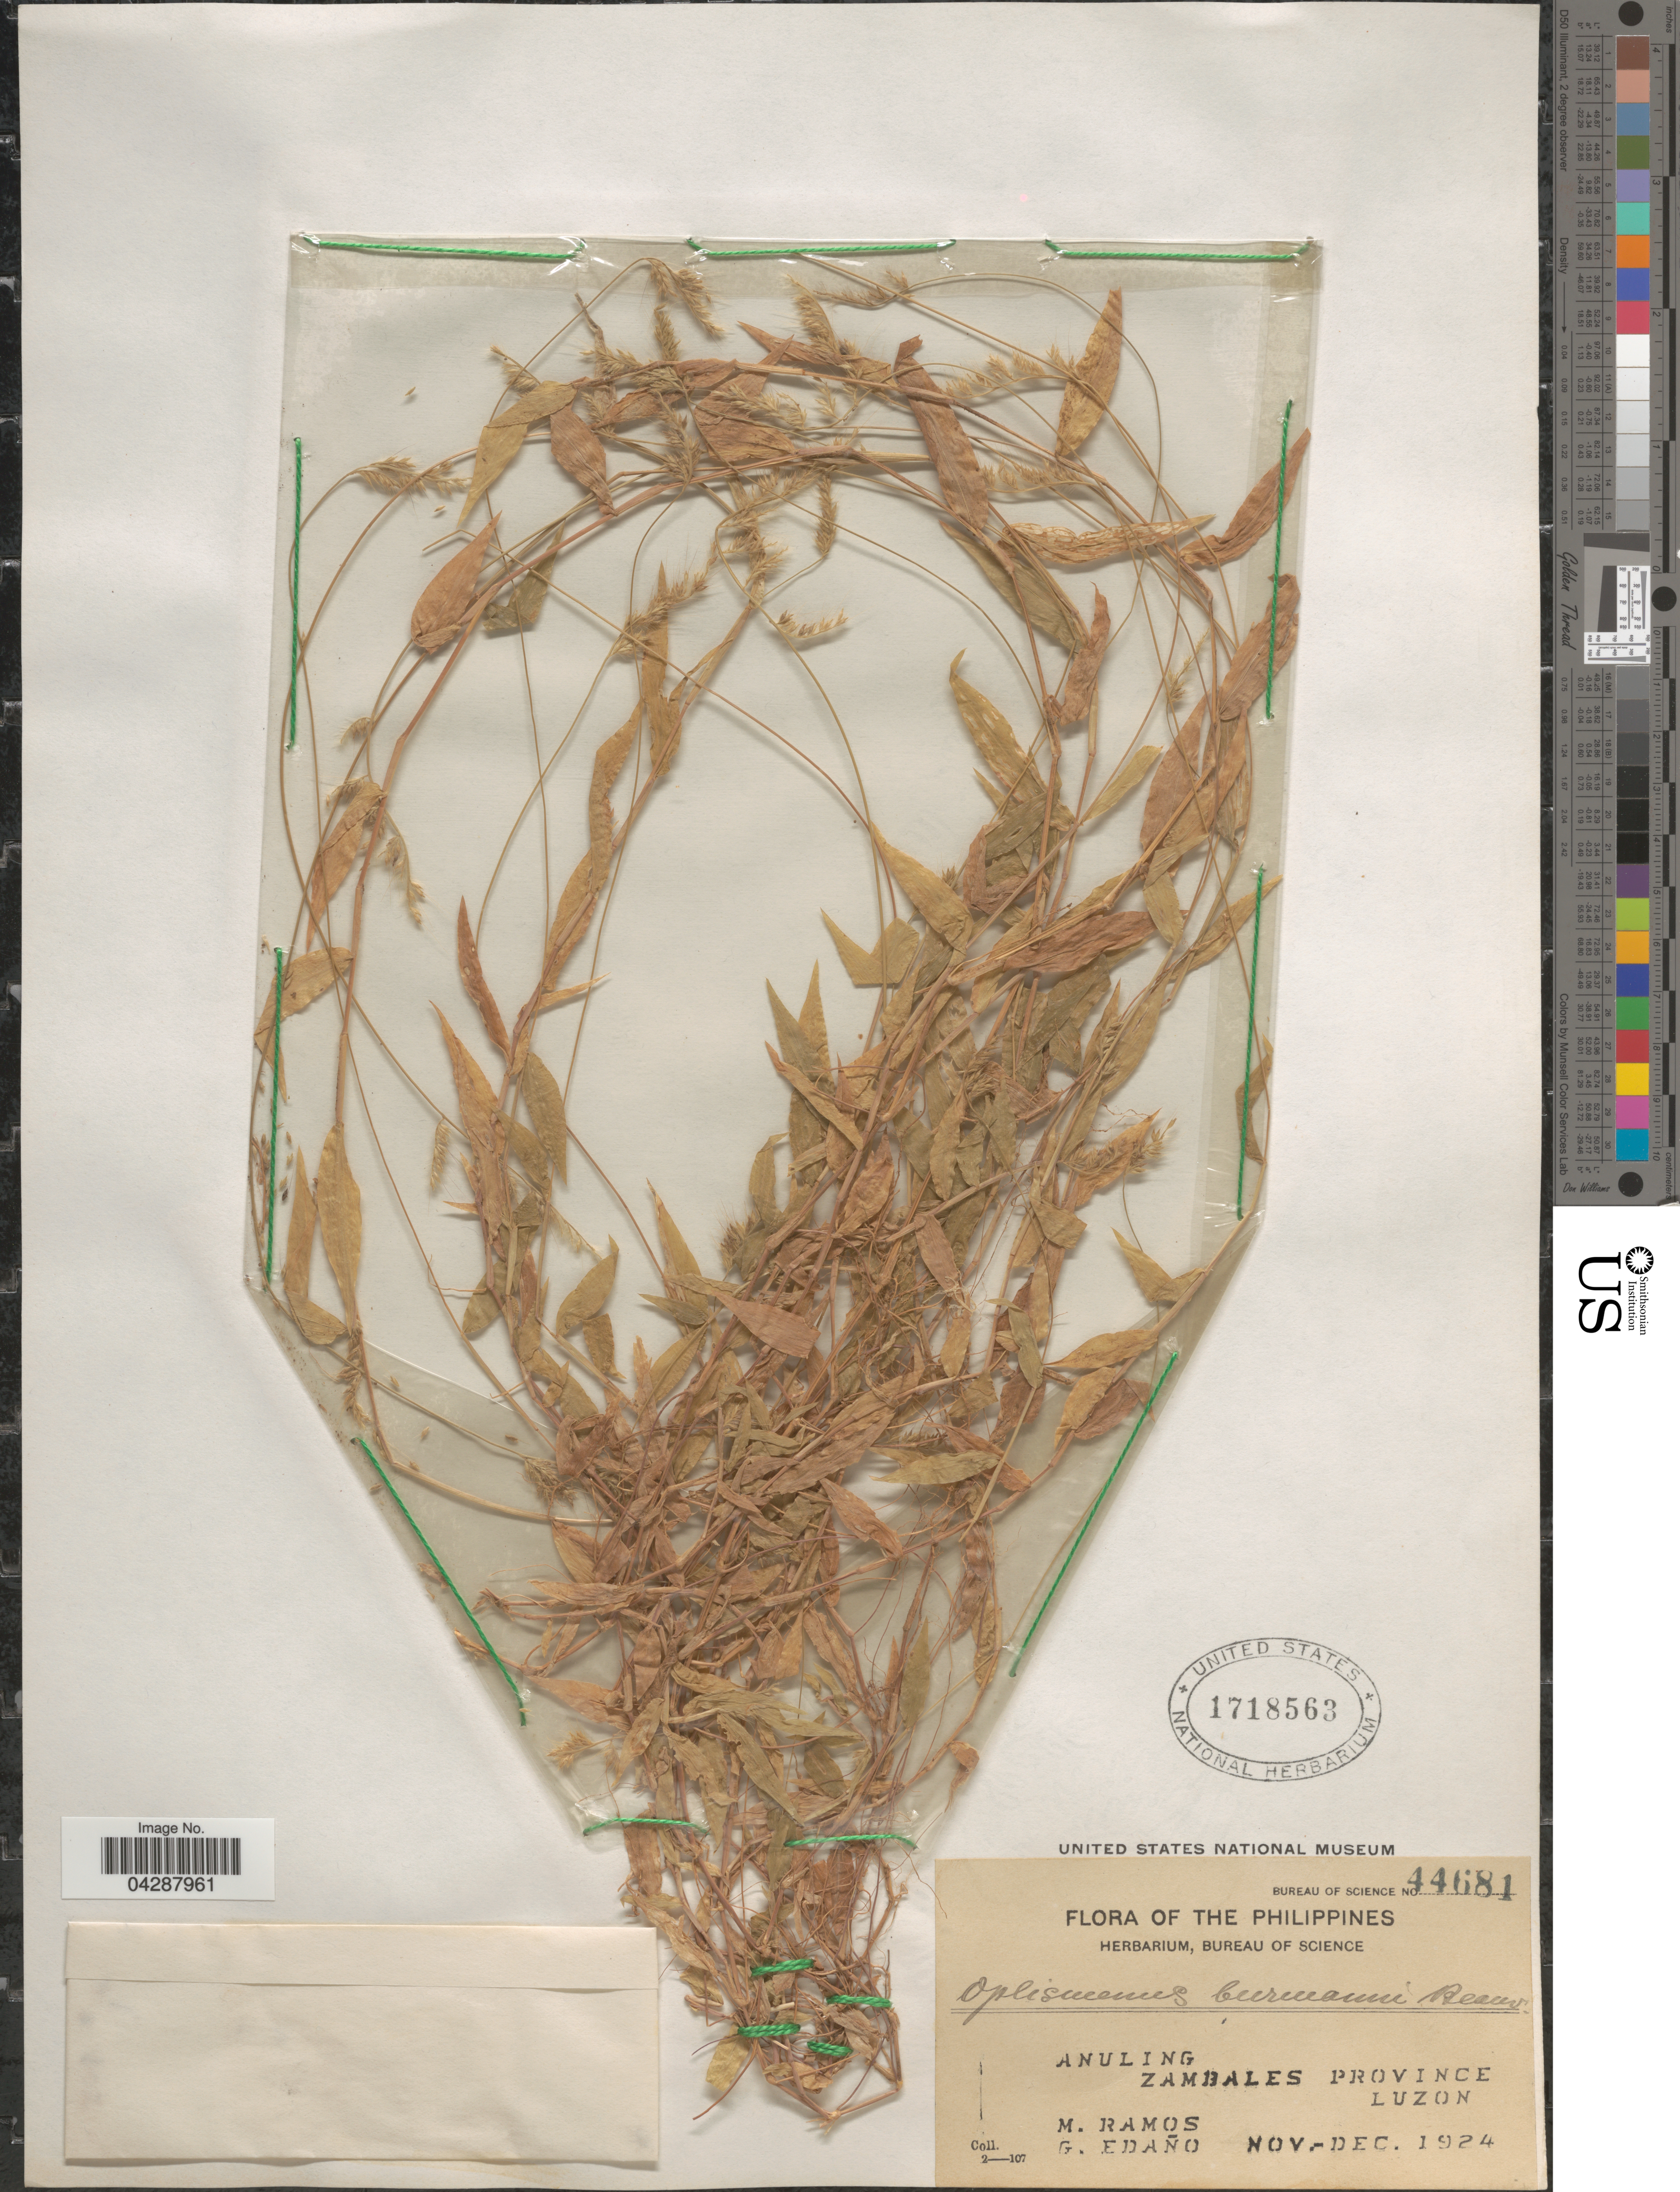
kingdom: Plantae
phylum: Tracheophyta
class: Liliopsida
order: Poales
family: Poaceae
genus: Oplismenus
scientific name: Oplismenus burmannii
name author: (Retz.) P. Beauv.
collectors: M. Ramos & G. Edaño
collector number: Bureau of Science 44681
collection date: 1924-11/1924-12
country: Philippines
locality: Anuling. Zambales Province. Luzon.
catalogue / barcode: US 1718563